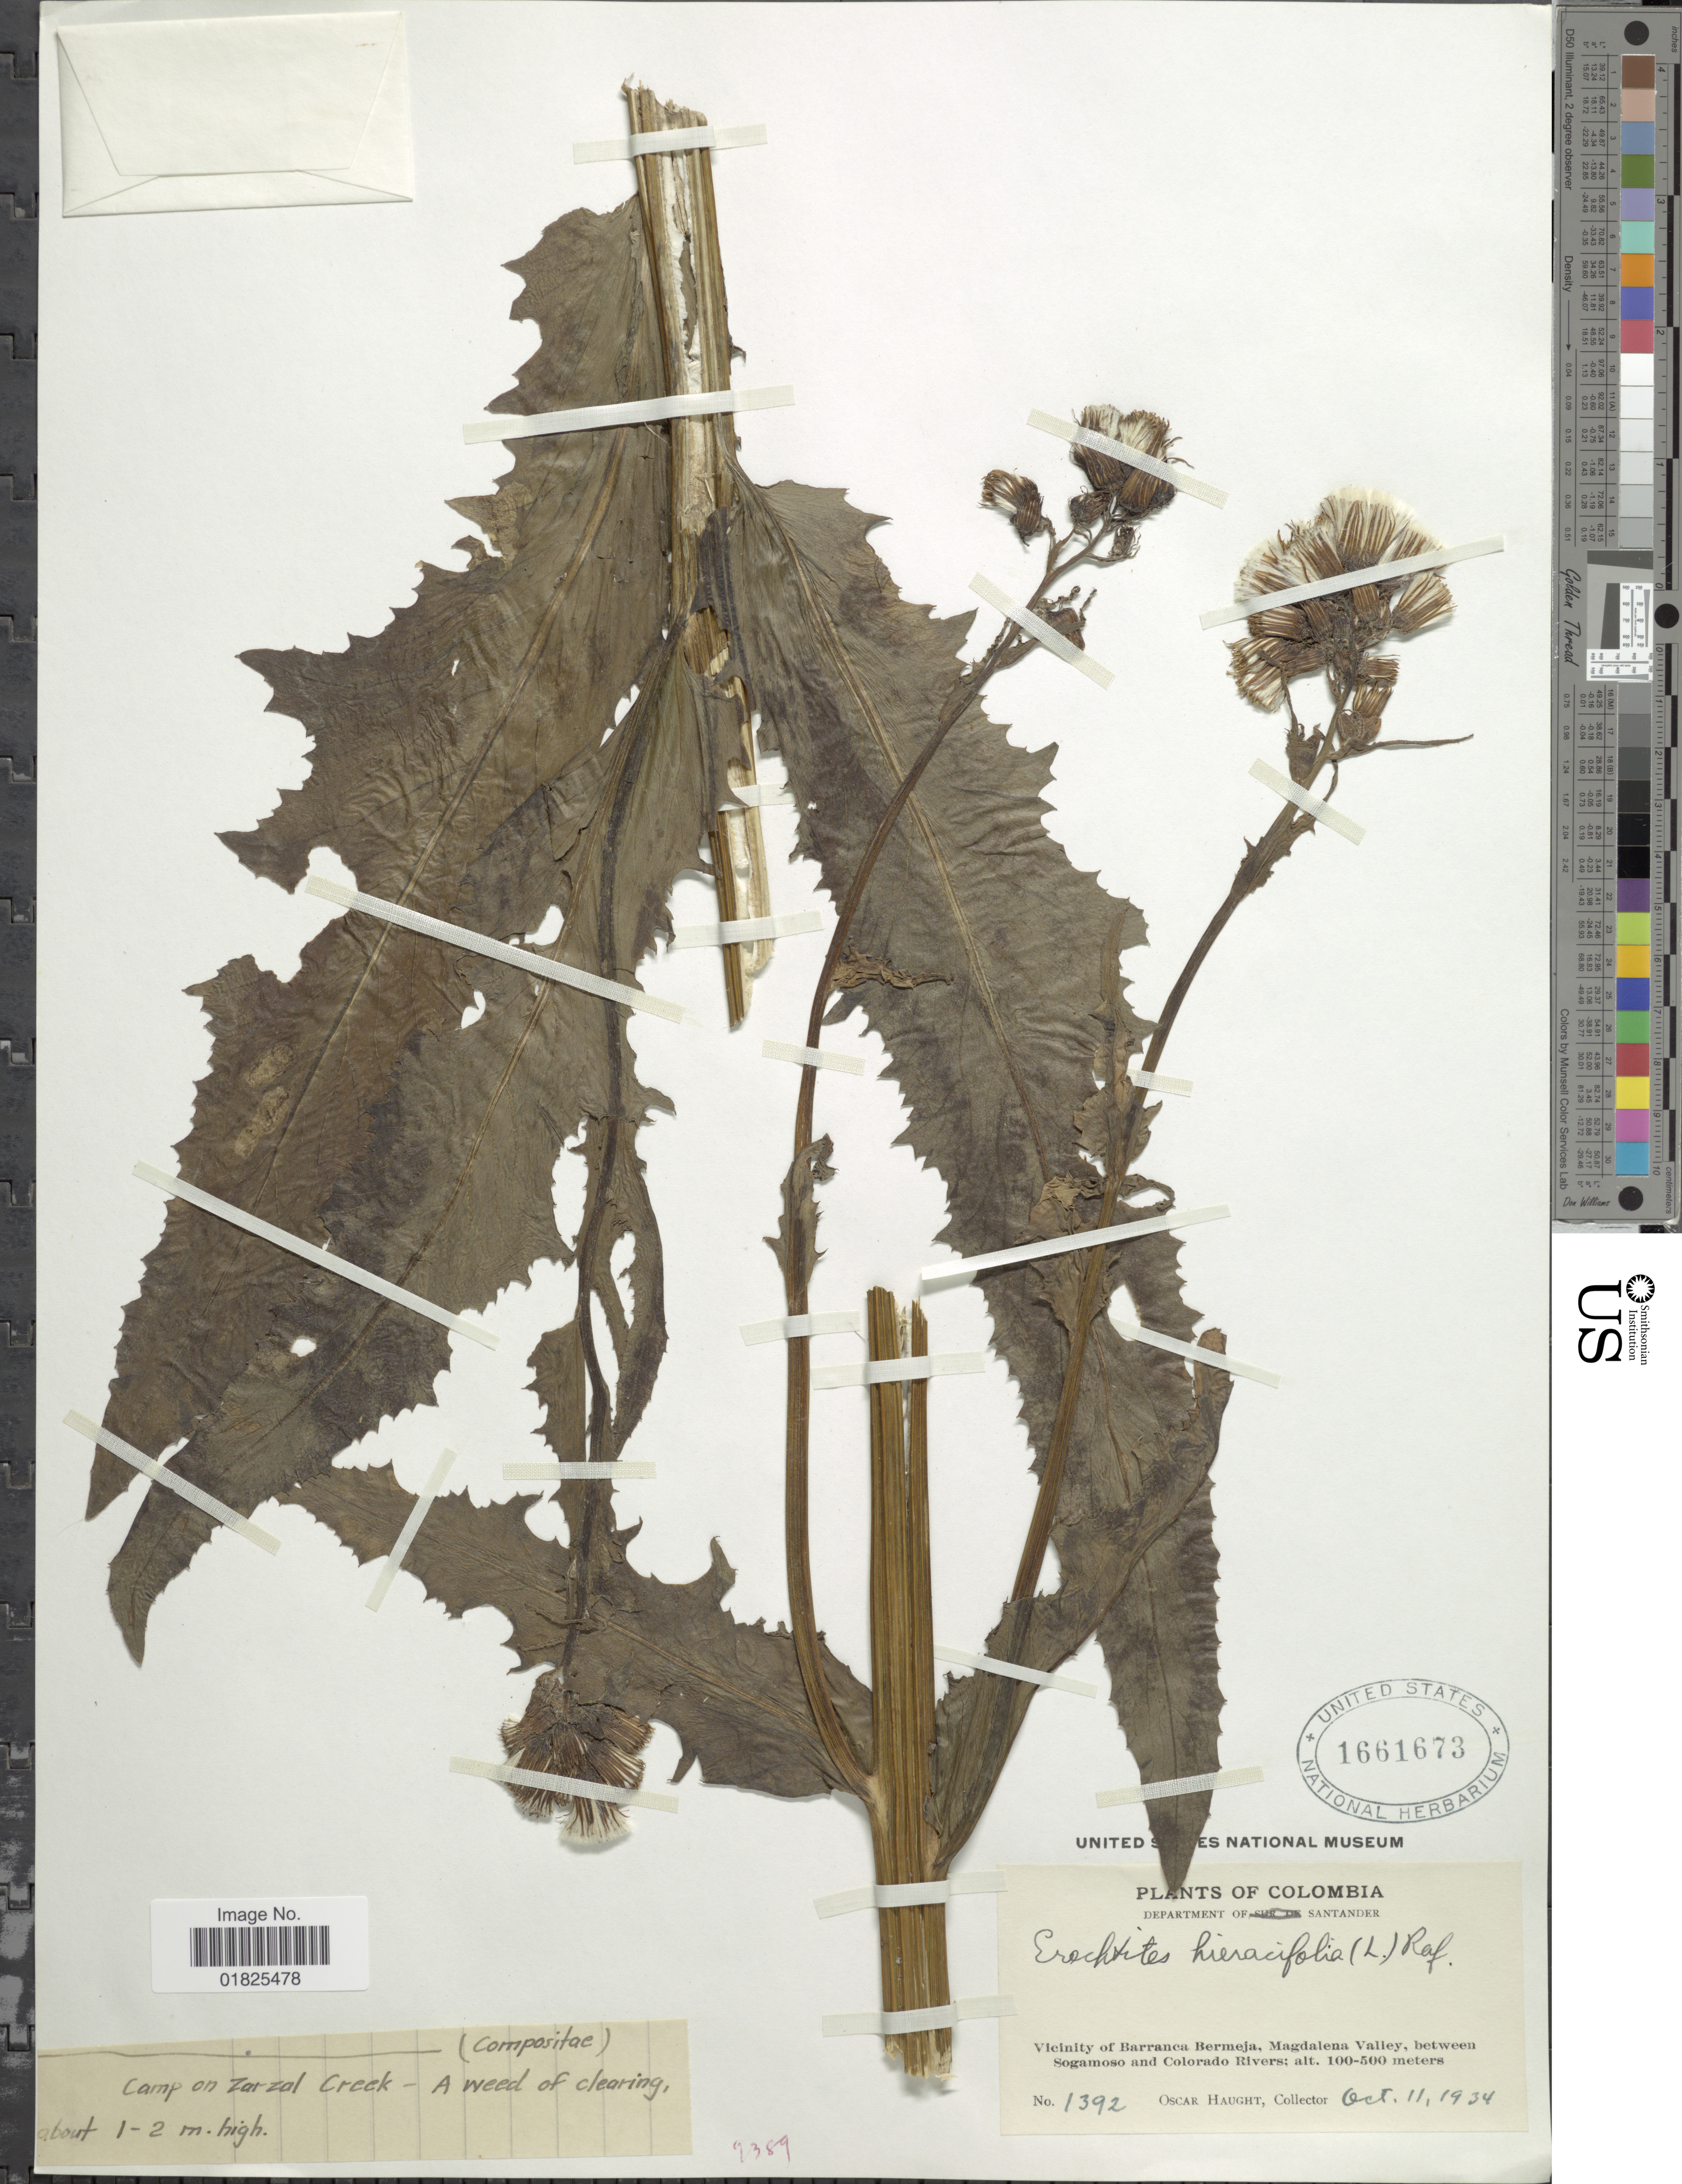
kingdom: Plantae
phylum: Tracheophyta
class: Magnoliopsida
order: Asterales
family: Asteraceae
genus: Erechtites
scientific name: Erechtites hieraciifolius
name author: (L.) Raf. ex DC.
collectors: O. L. Haught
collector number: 1392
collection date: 1934-10-11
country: Colombia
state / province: Santander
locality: Vicinity of Barranca Bermeja, Magdalena Valley, between Sogamoso and Colorado Rivers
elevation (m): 100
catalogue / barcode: US 1661673